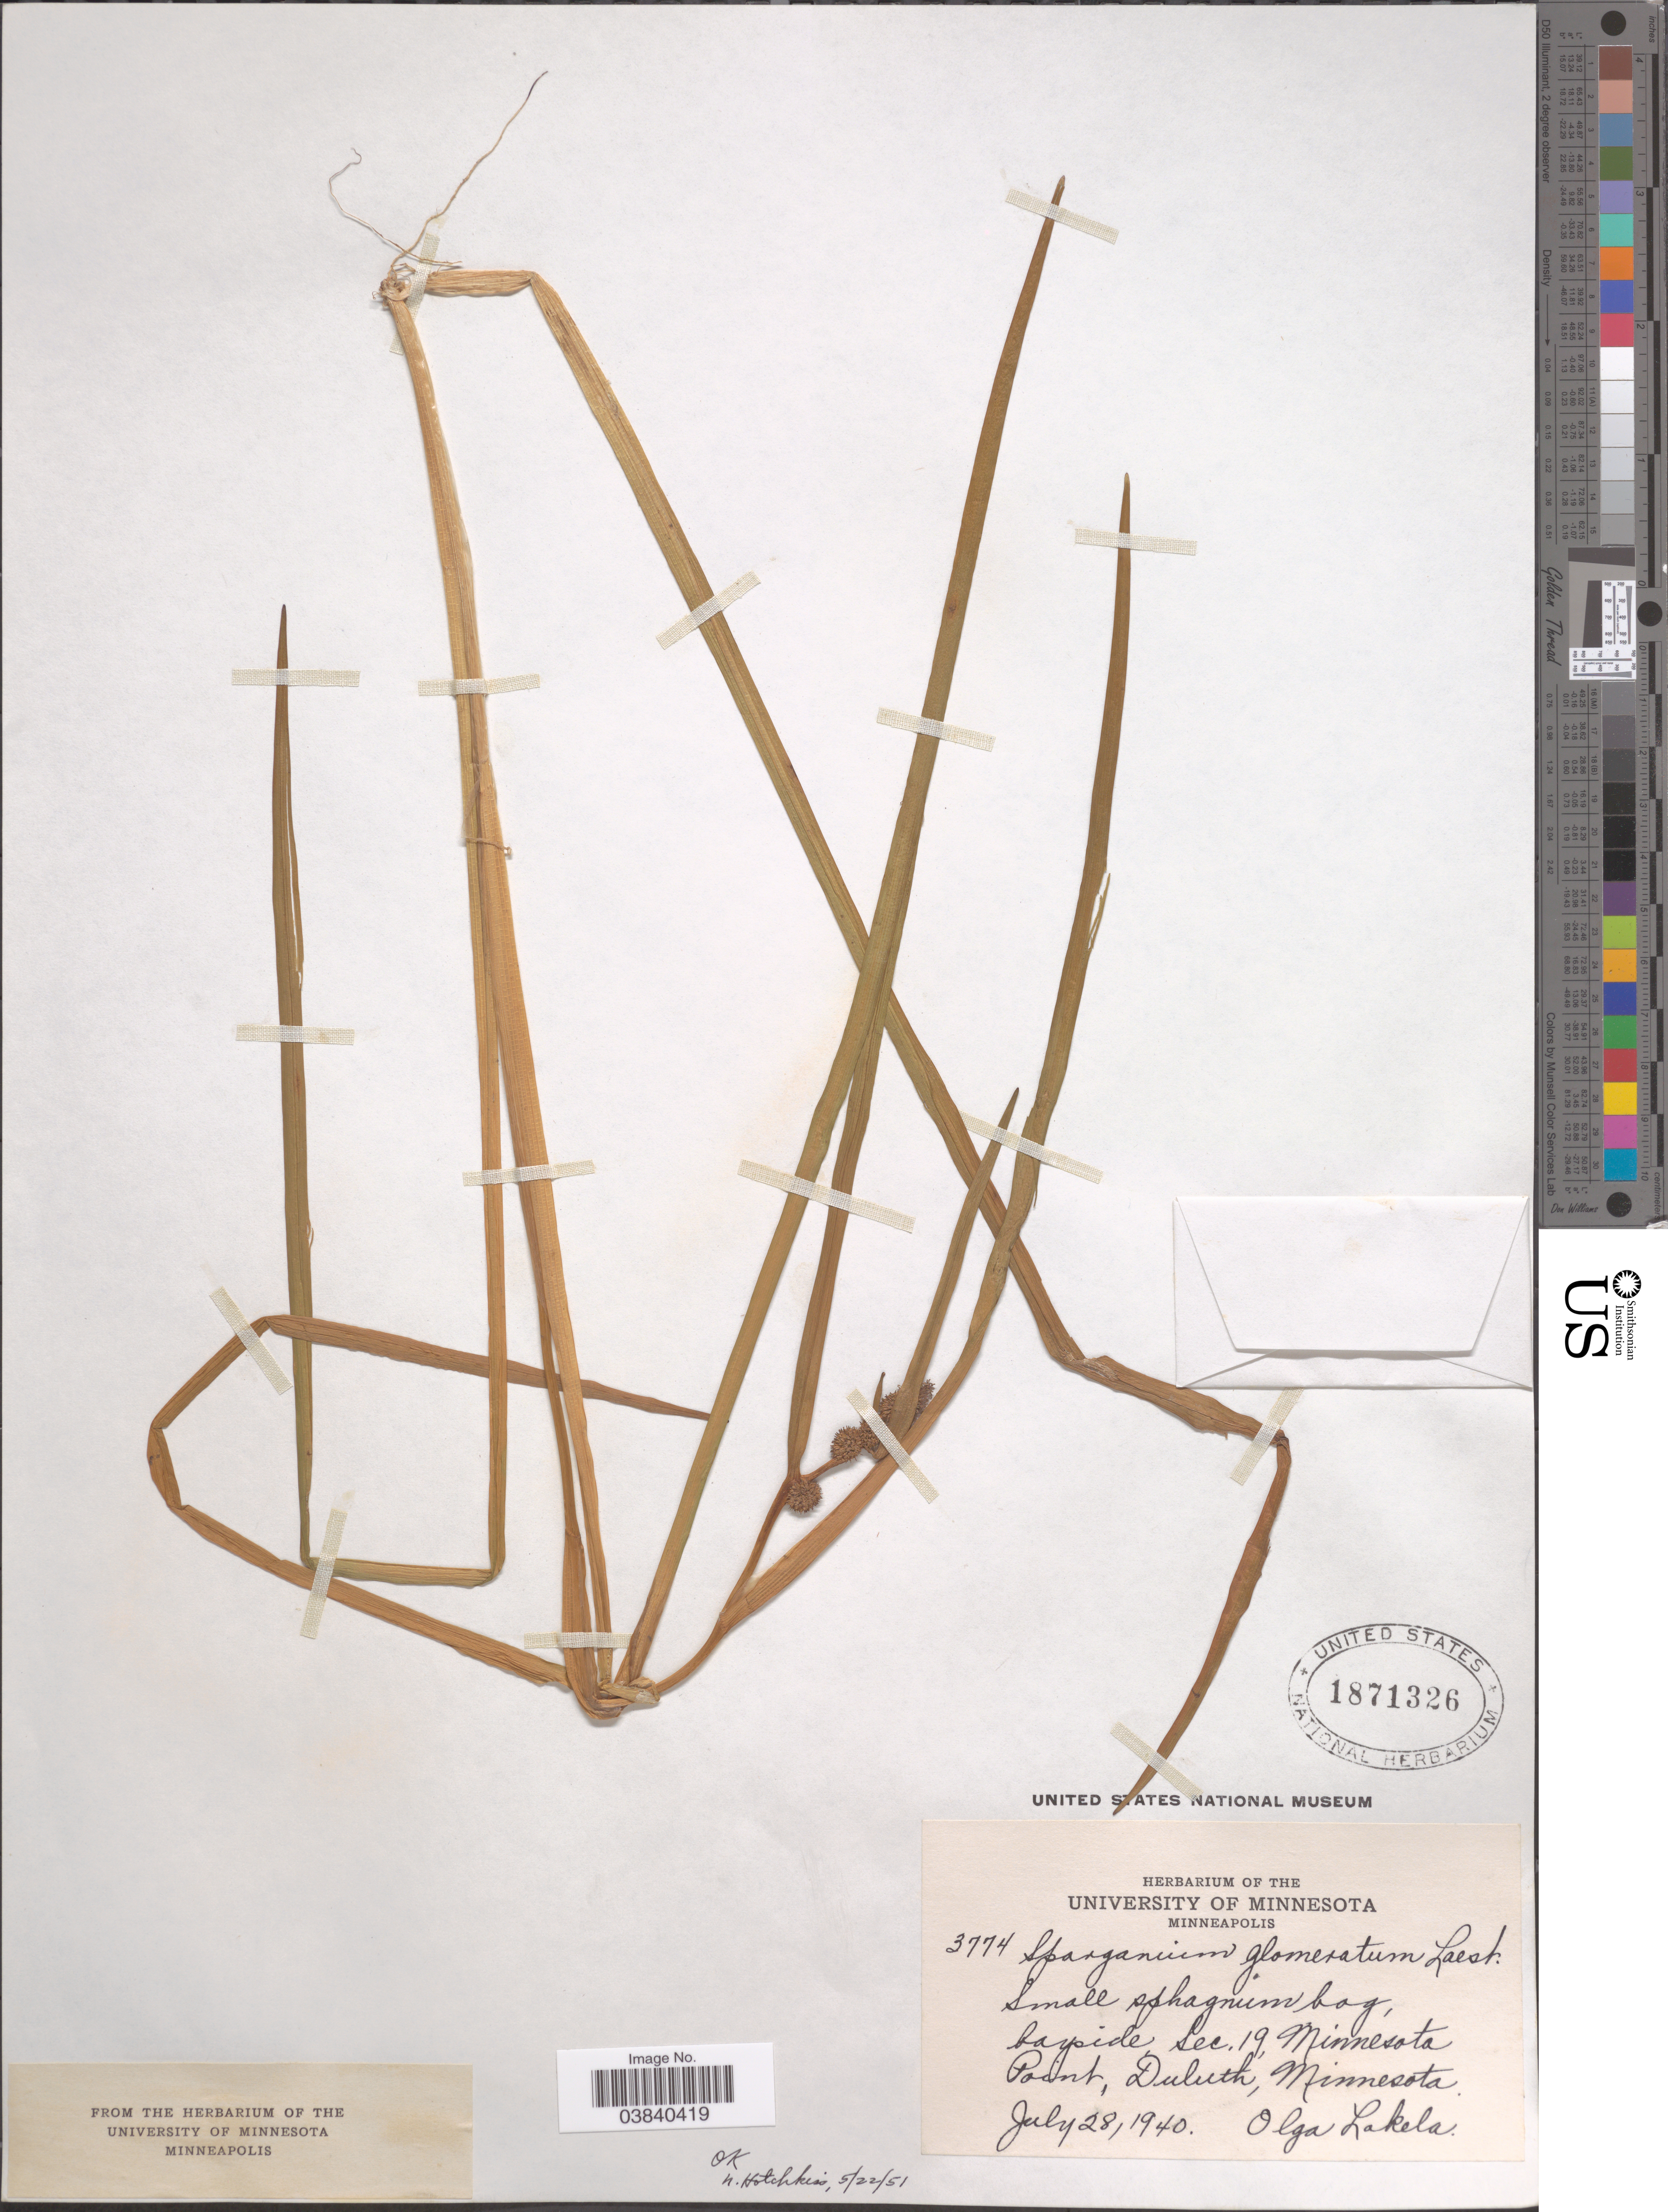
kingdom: Plantae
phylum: Tracheophyta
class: Liliopsida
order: Poales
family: Typhaceae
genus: Sparganium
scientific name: Sparganium glomeratum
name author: (Laest. ex Beurl.) Beurl.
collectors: O. K. Lakela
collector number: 3774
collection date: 1940-07-28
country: United States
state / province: Minnesota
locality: Small spaghnum bog, bayside Sec. 19, Minnesota Point, Duluth.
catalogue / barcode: US 1871326